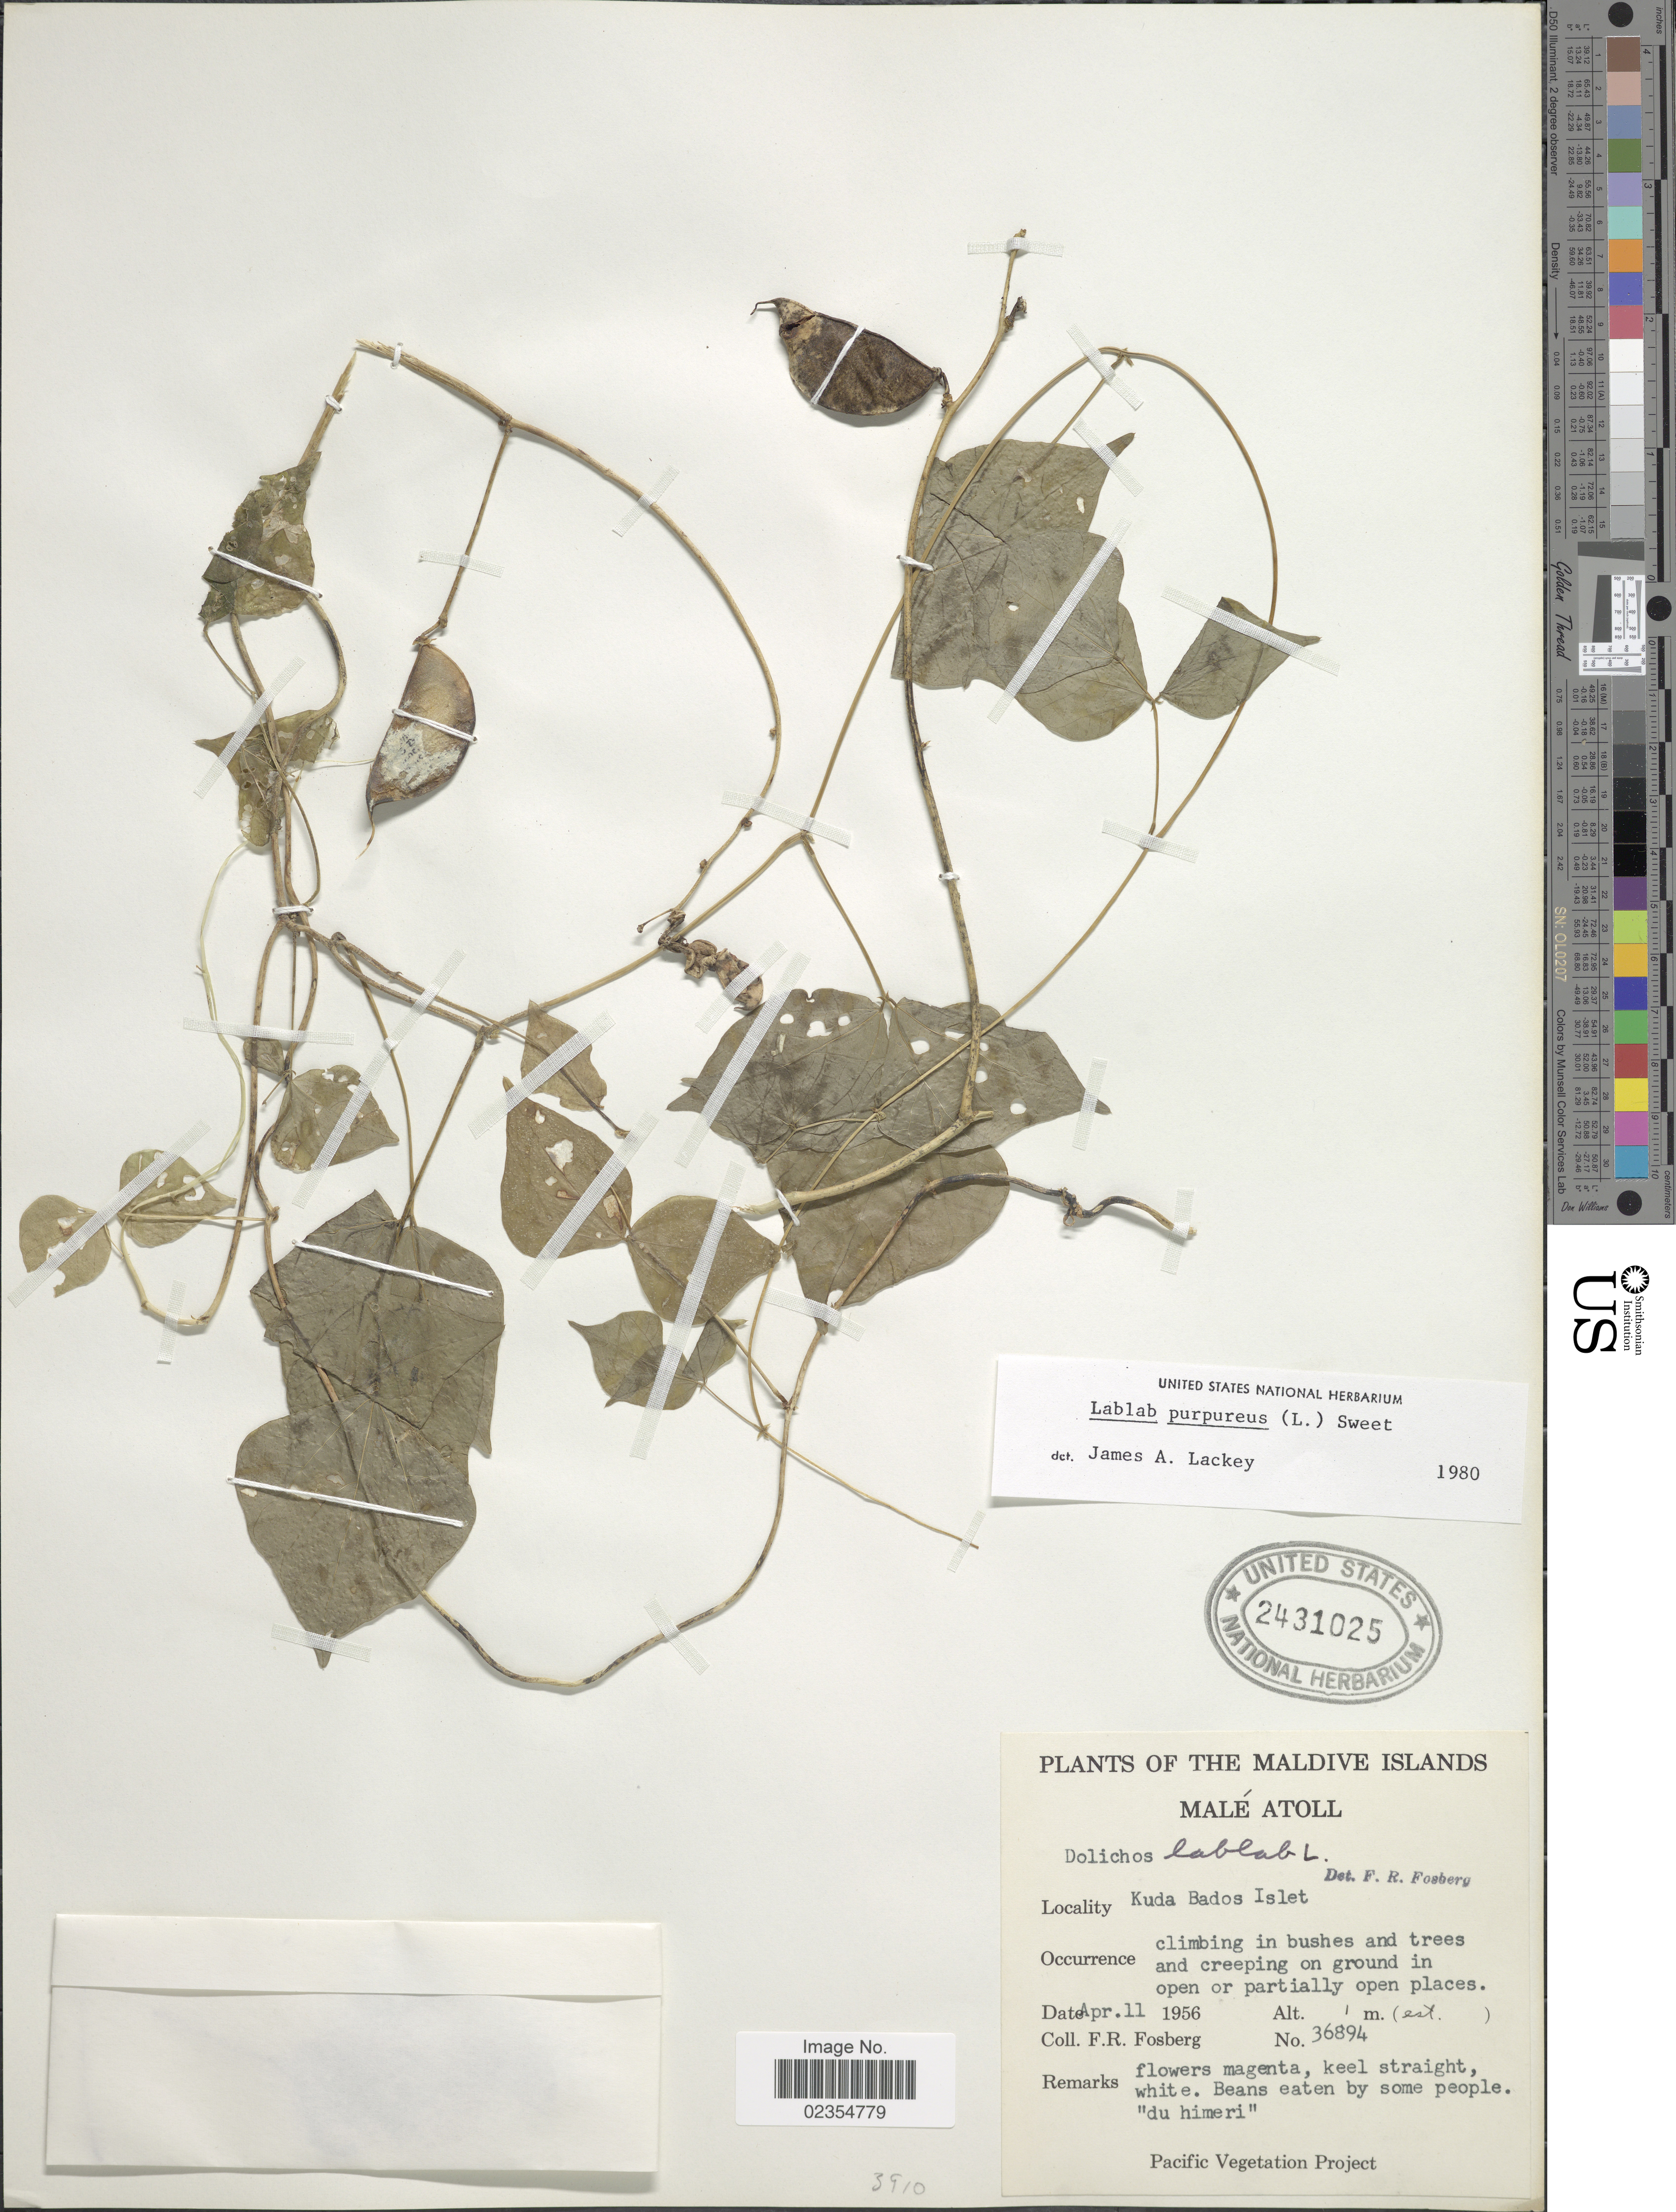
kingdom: Plantae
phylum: Tracheophyta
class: Magnoliopsida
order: Fabales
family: Fabaceae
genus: Lablab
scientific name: Lablab purpureus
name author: (L.) Sweet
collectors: F. R. Fosberg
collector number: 36894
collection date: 1956-04-11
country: Maldive Islands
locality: Male Atoll, Kuda Bados Islet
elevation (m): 1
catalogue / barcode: US 2431025